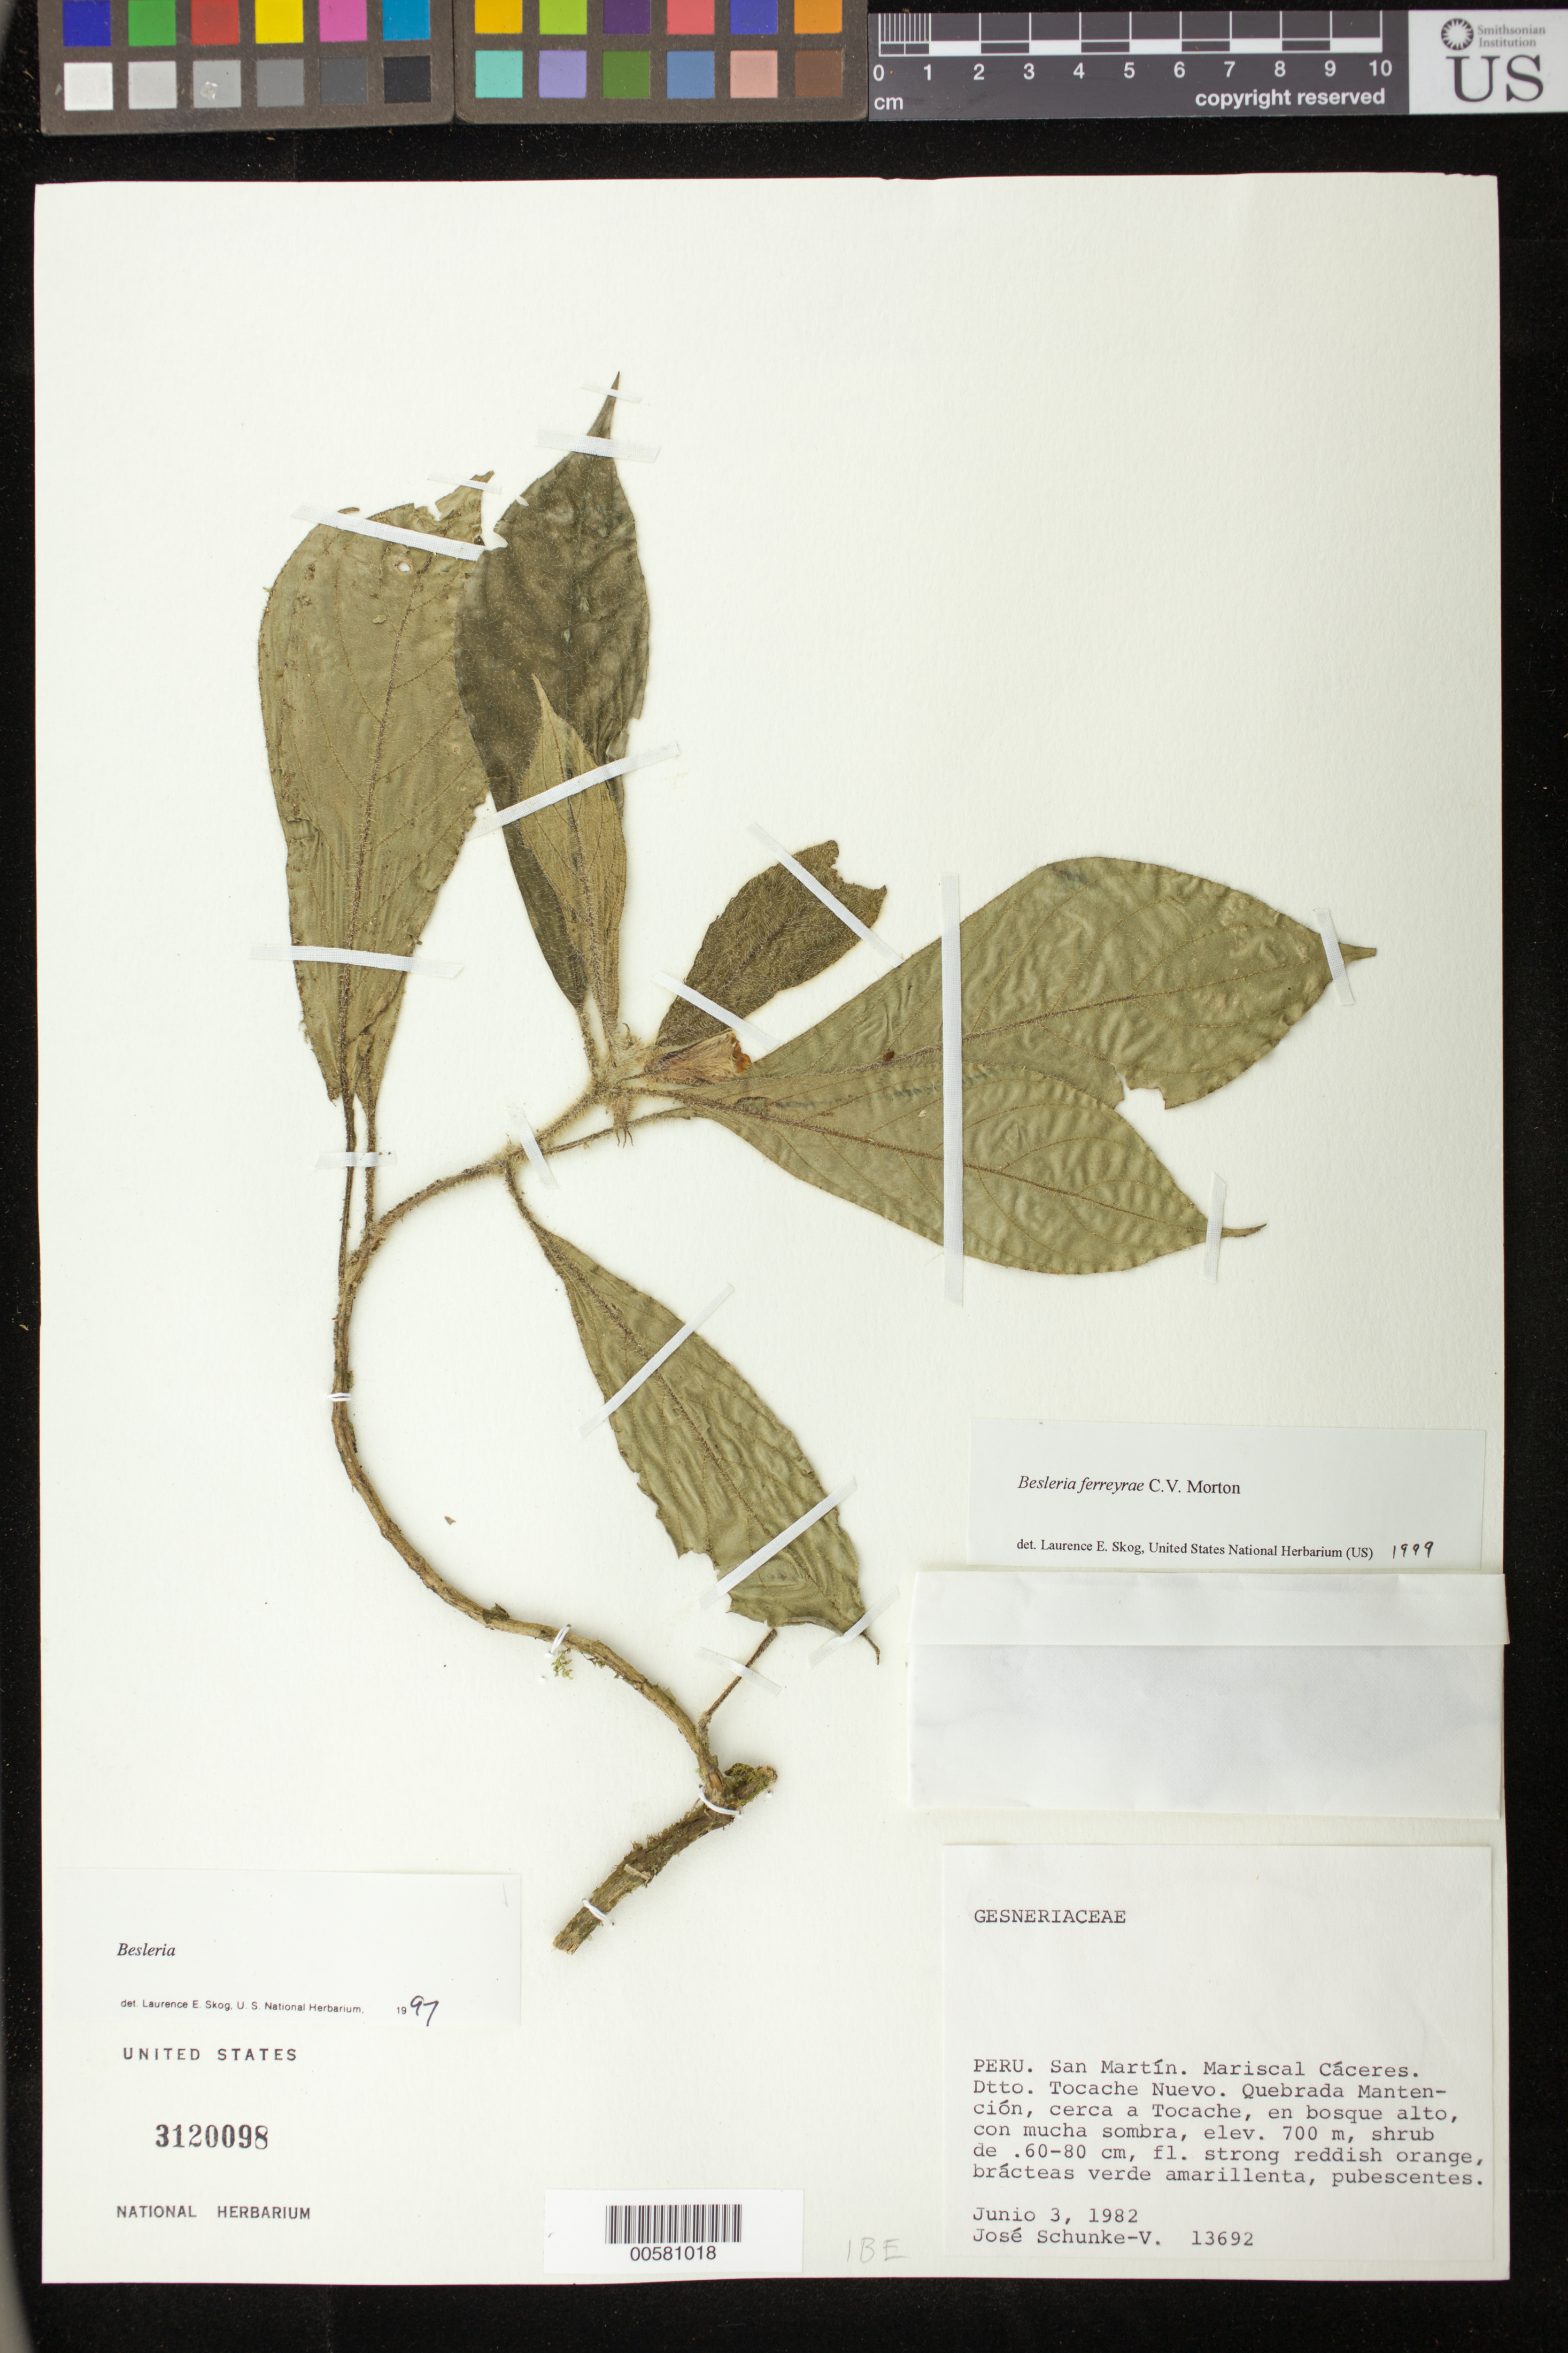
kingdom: Plantae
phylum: Tracheophyta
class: Magnoliopsida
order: Lamiales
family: Gesneriaceae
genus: Besleria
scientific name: Besleria ferreyrae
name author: C.V. Morton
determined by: Skog, Laurence E.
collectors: J. Schunke Vigo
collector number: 13692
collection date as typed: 03 Jun 1982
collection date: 1982-06-03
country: Peru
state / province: San Martín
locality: Prov. Mariscal Cáceres, Dtto. Tocache Nuevo; Quebrada Mantención, cerca a Tocache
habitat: En bosque alto, con mucha sombra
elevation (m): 700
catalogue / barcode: US 3120098